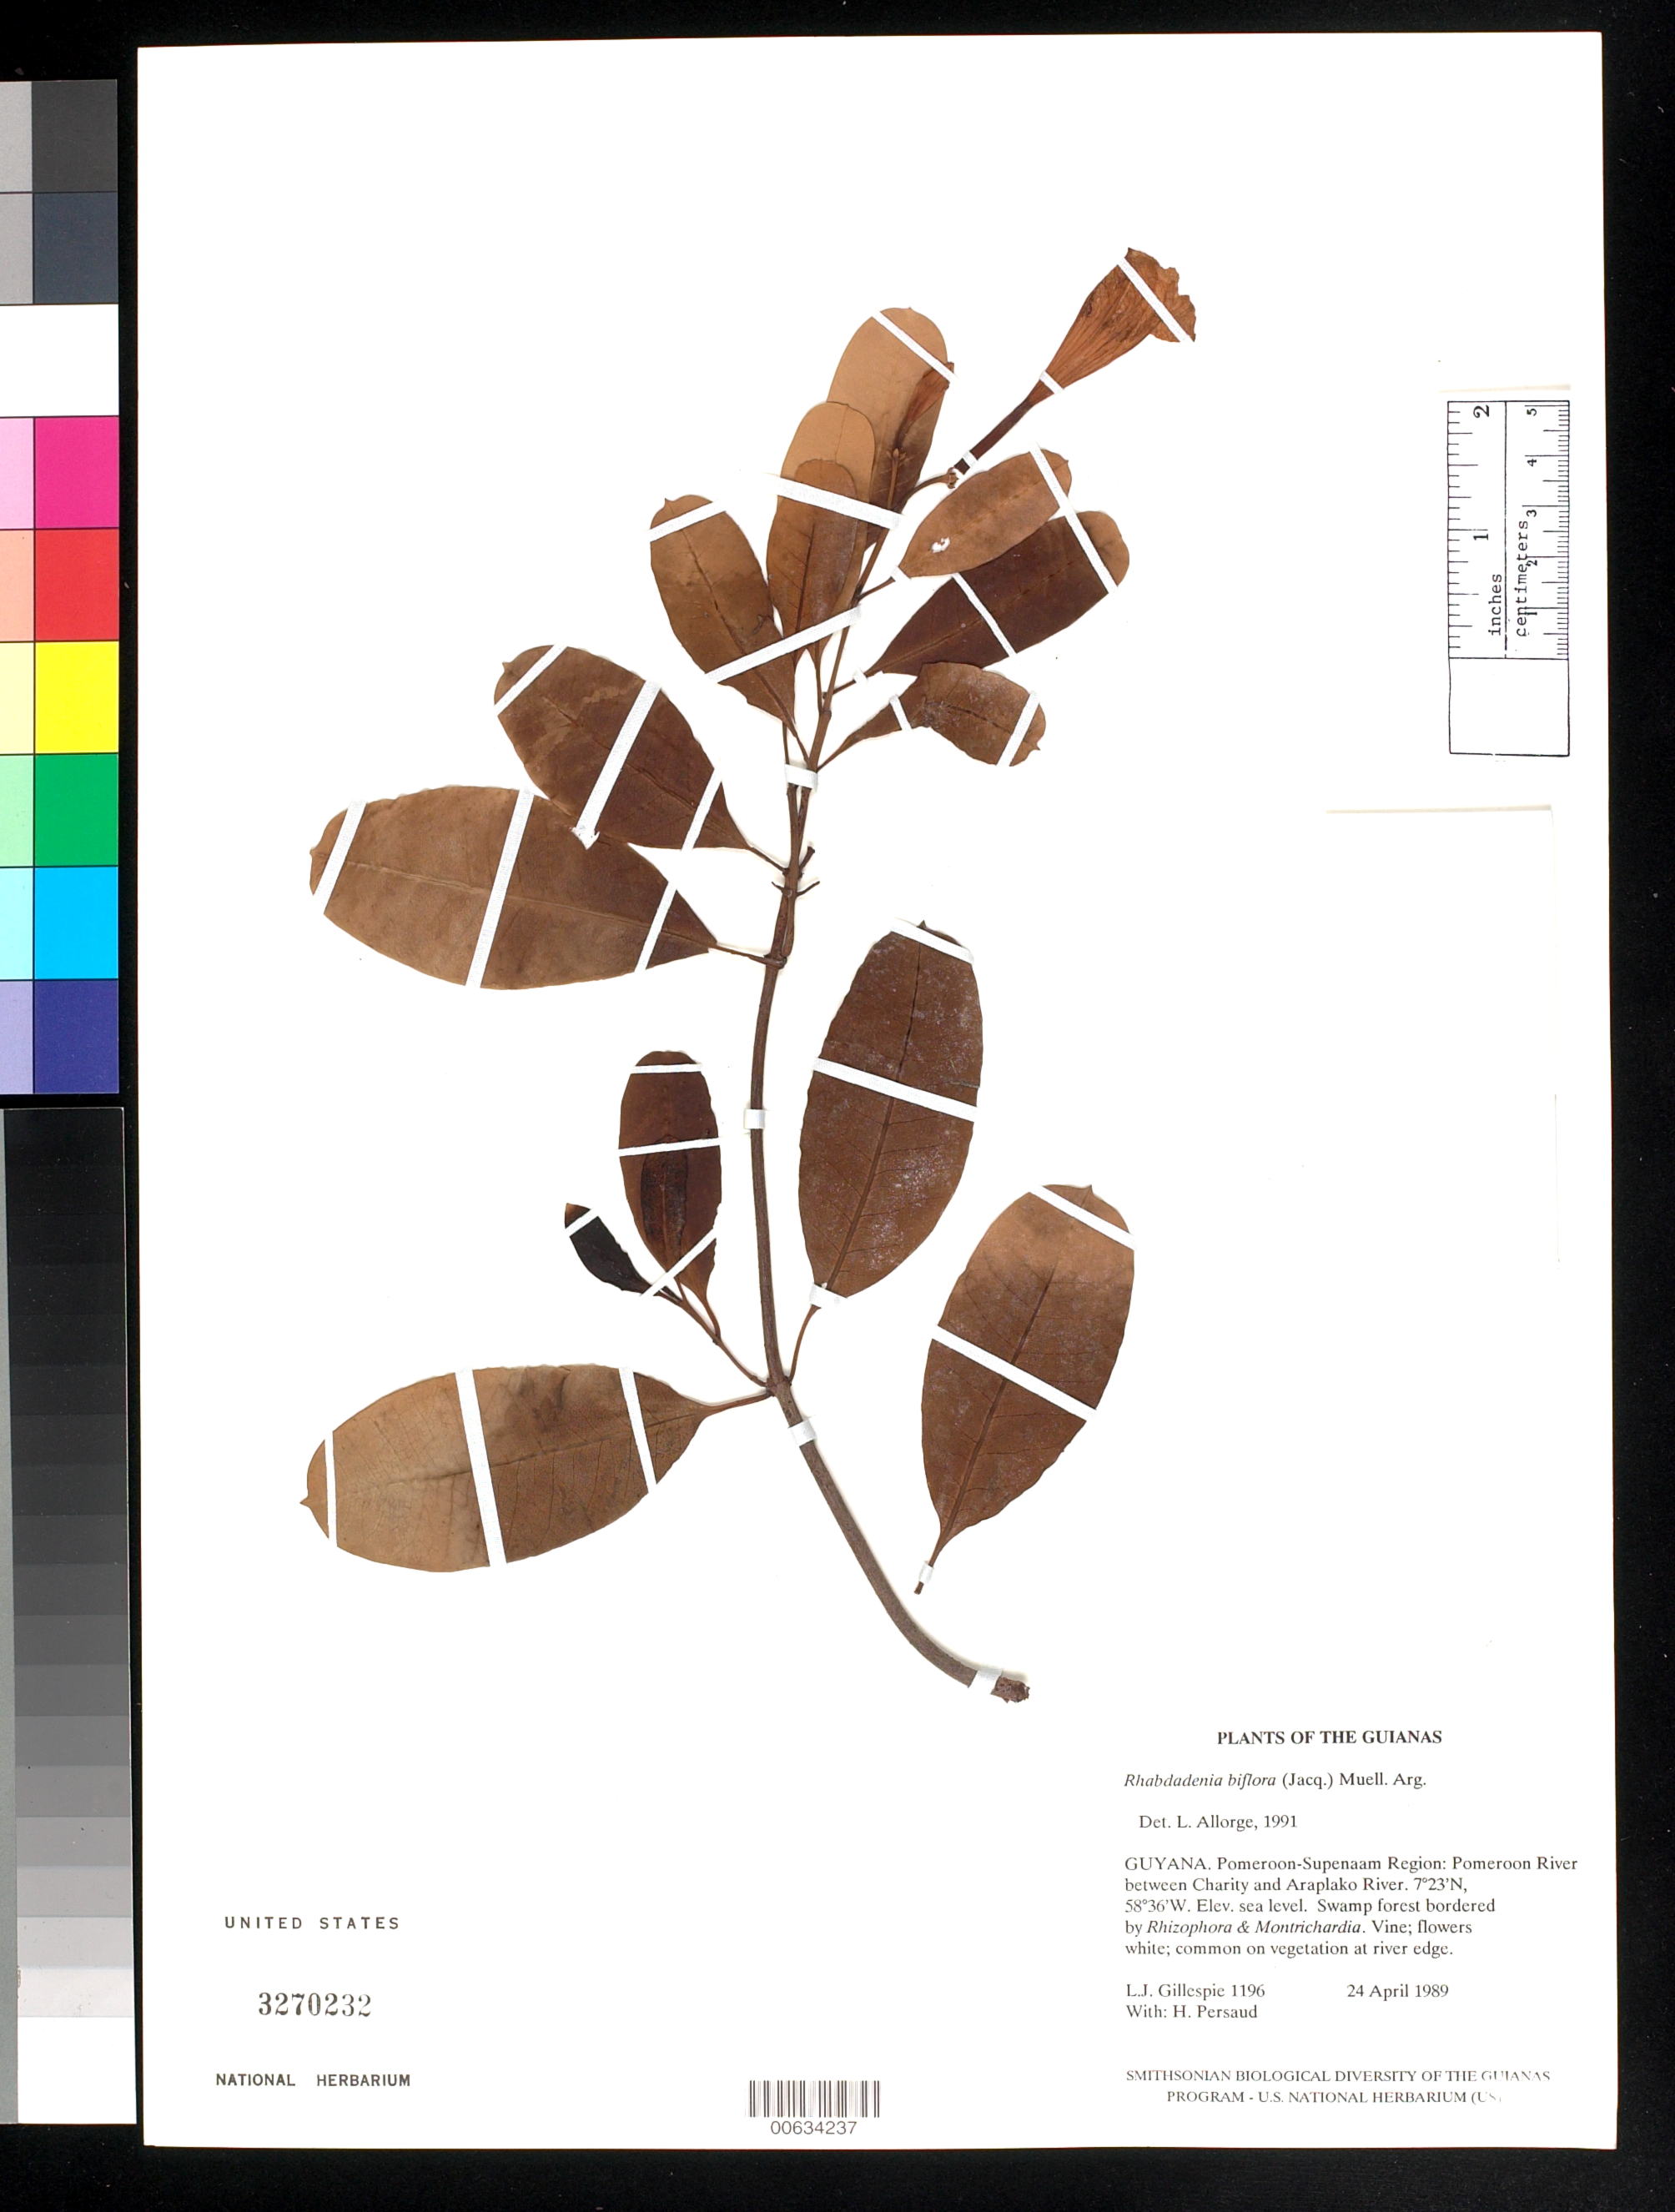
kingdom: Plantae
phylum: Tracheophyta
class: Magnoliopsida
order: Gentianales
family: Apocynaceae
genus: Rhabdadenia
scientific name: Rhabdadenia biflora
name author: (Jacq.) Müll. Arg.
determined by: Allorge, L.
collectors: L. J. Gillespie & H. Persaud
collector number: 1196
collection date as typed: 24 April 1989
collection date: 1989-04-24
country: Guyana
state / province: Pomeroon-Supenaam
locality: Pomeroon River between Charity and Araplako River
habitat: Swamp forest bordered by Rhizophora & Montrichardia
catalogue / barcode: US 3270232